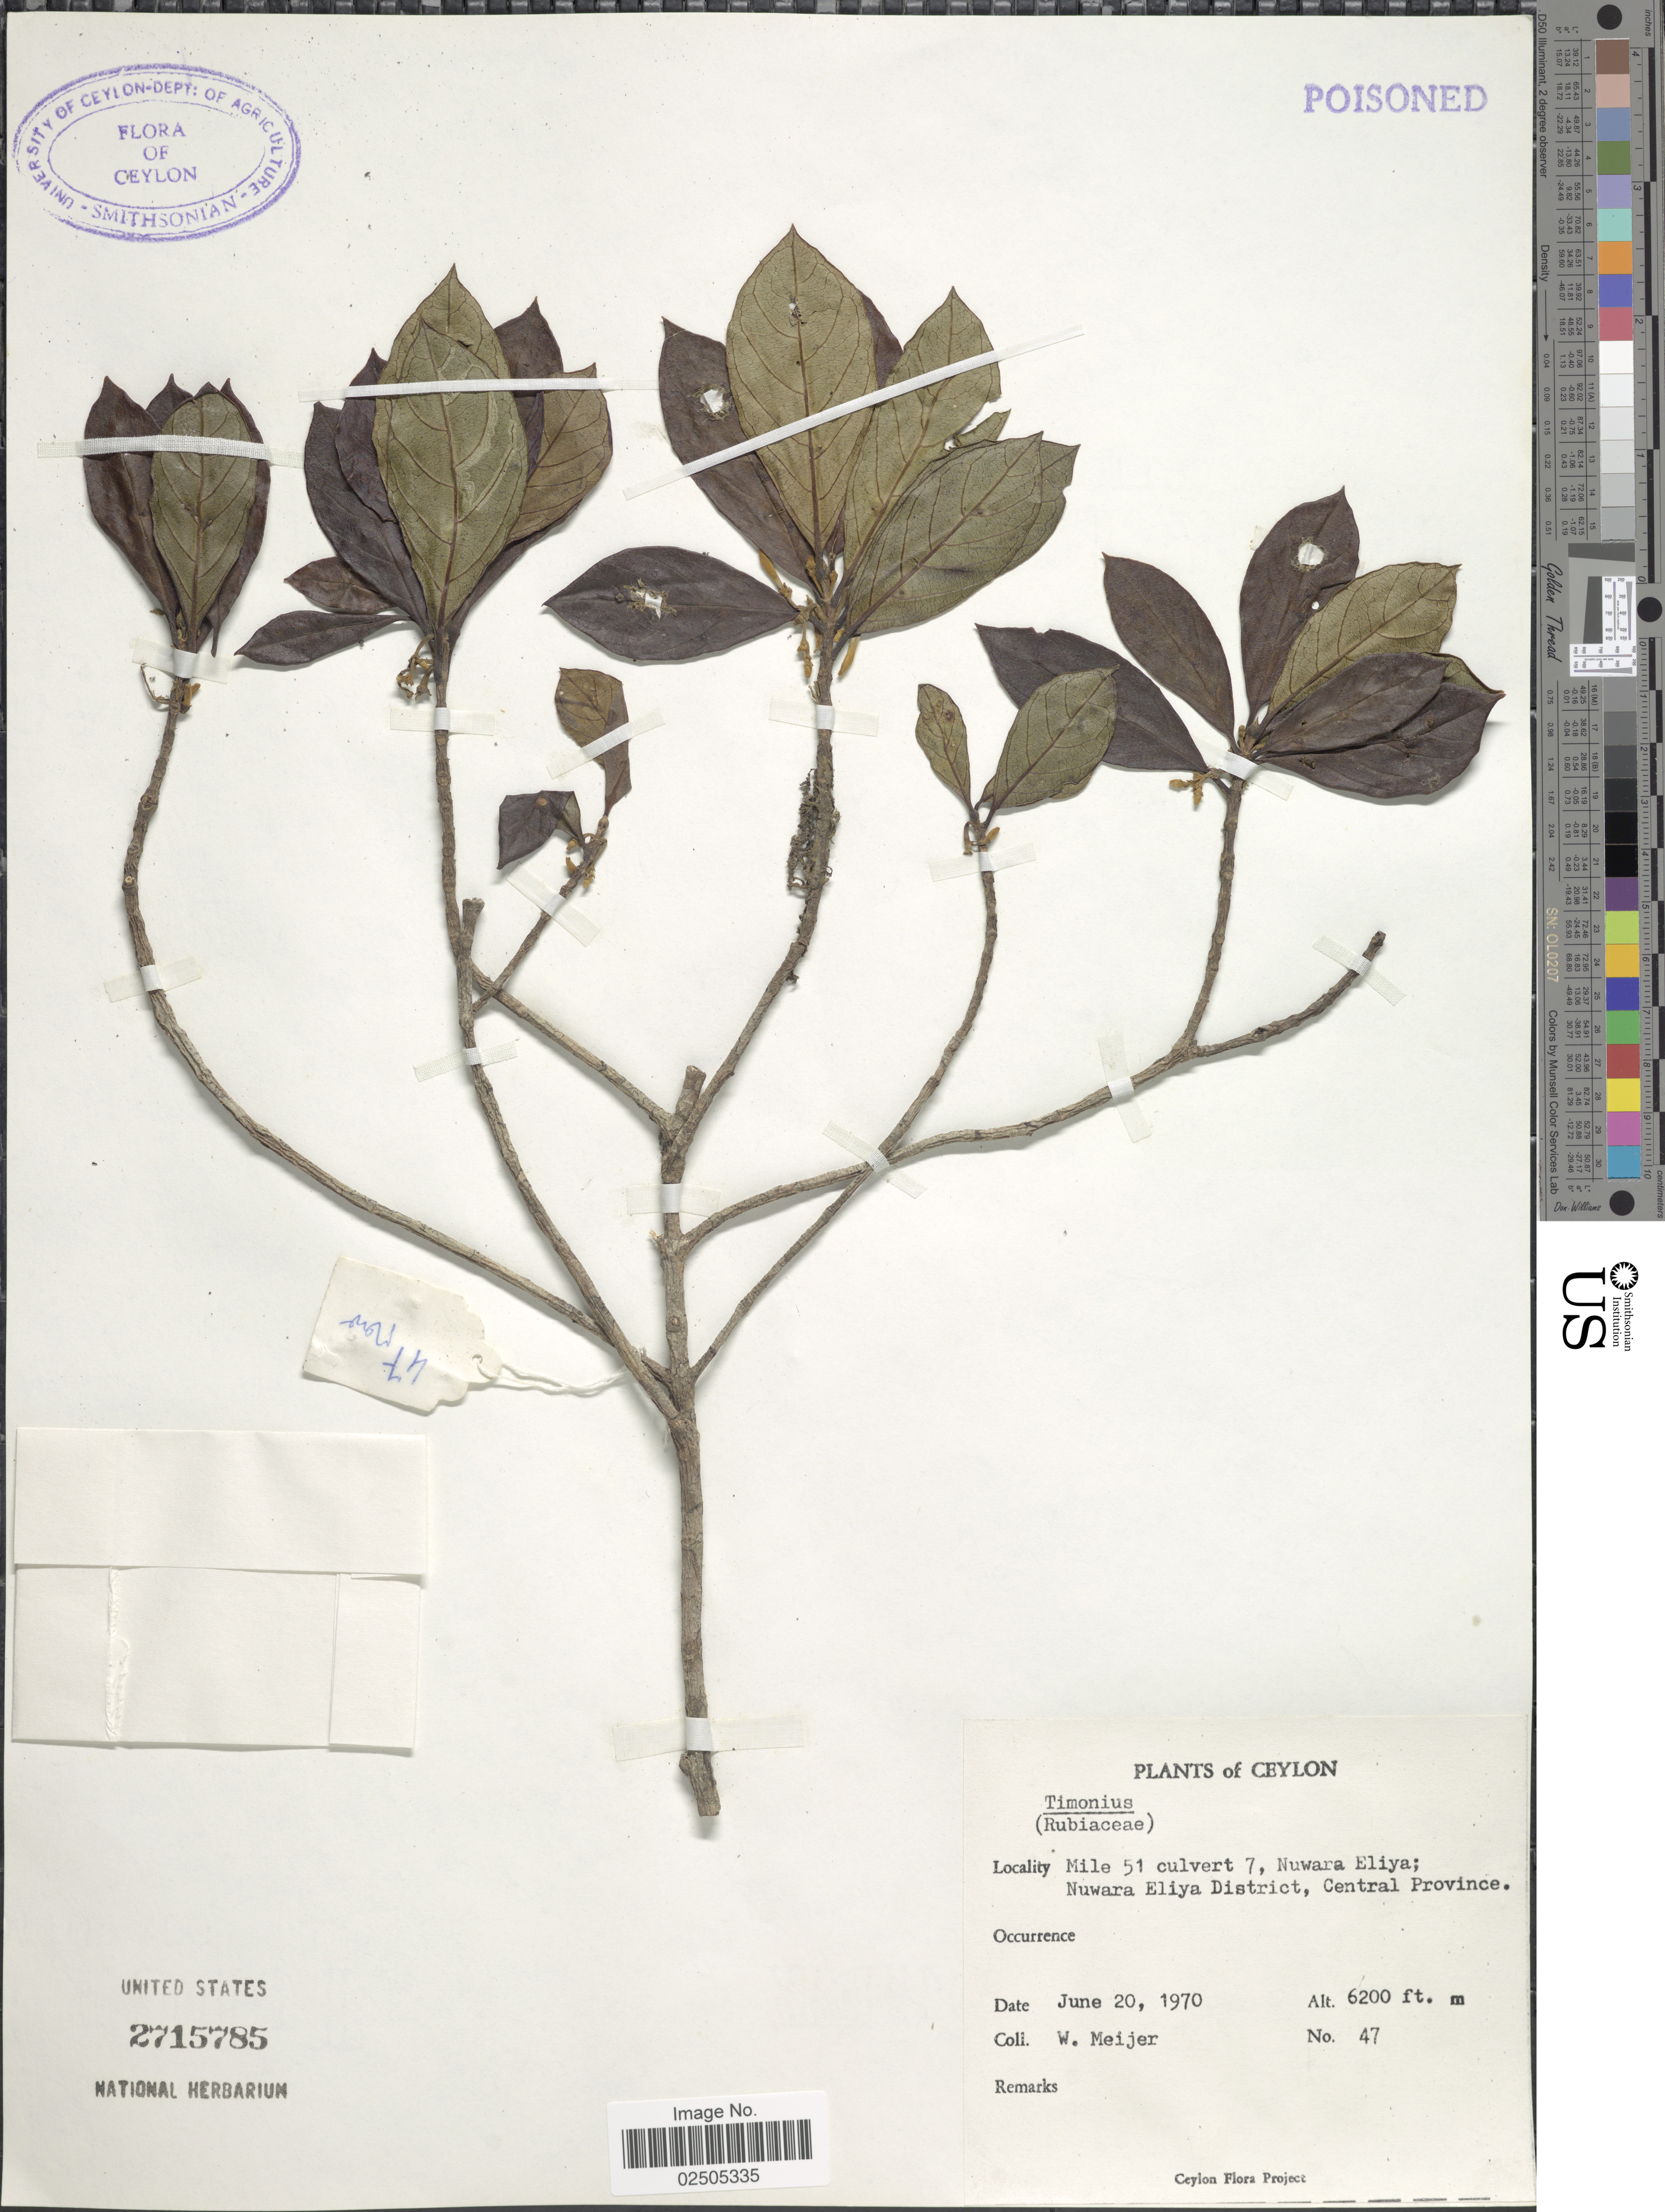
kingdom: Plantae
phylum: Tracheophyta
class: Magnoliopsida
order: Gentianales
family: Rubiaceae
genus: Timonius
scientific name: Timonius sp.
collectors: W. Meijer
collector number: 47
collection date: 1970-06-20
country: Sri Lanka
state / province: Central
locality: Ceylon, Mile 51 culvert 7, Nuwara Eliya, Nuwara Eliya District, Central Province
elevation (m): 1890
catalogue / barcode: US 2715785